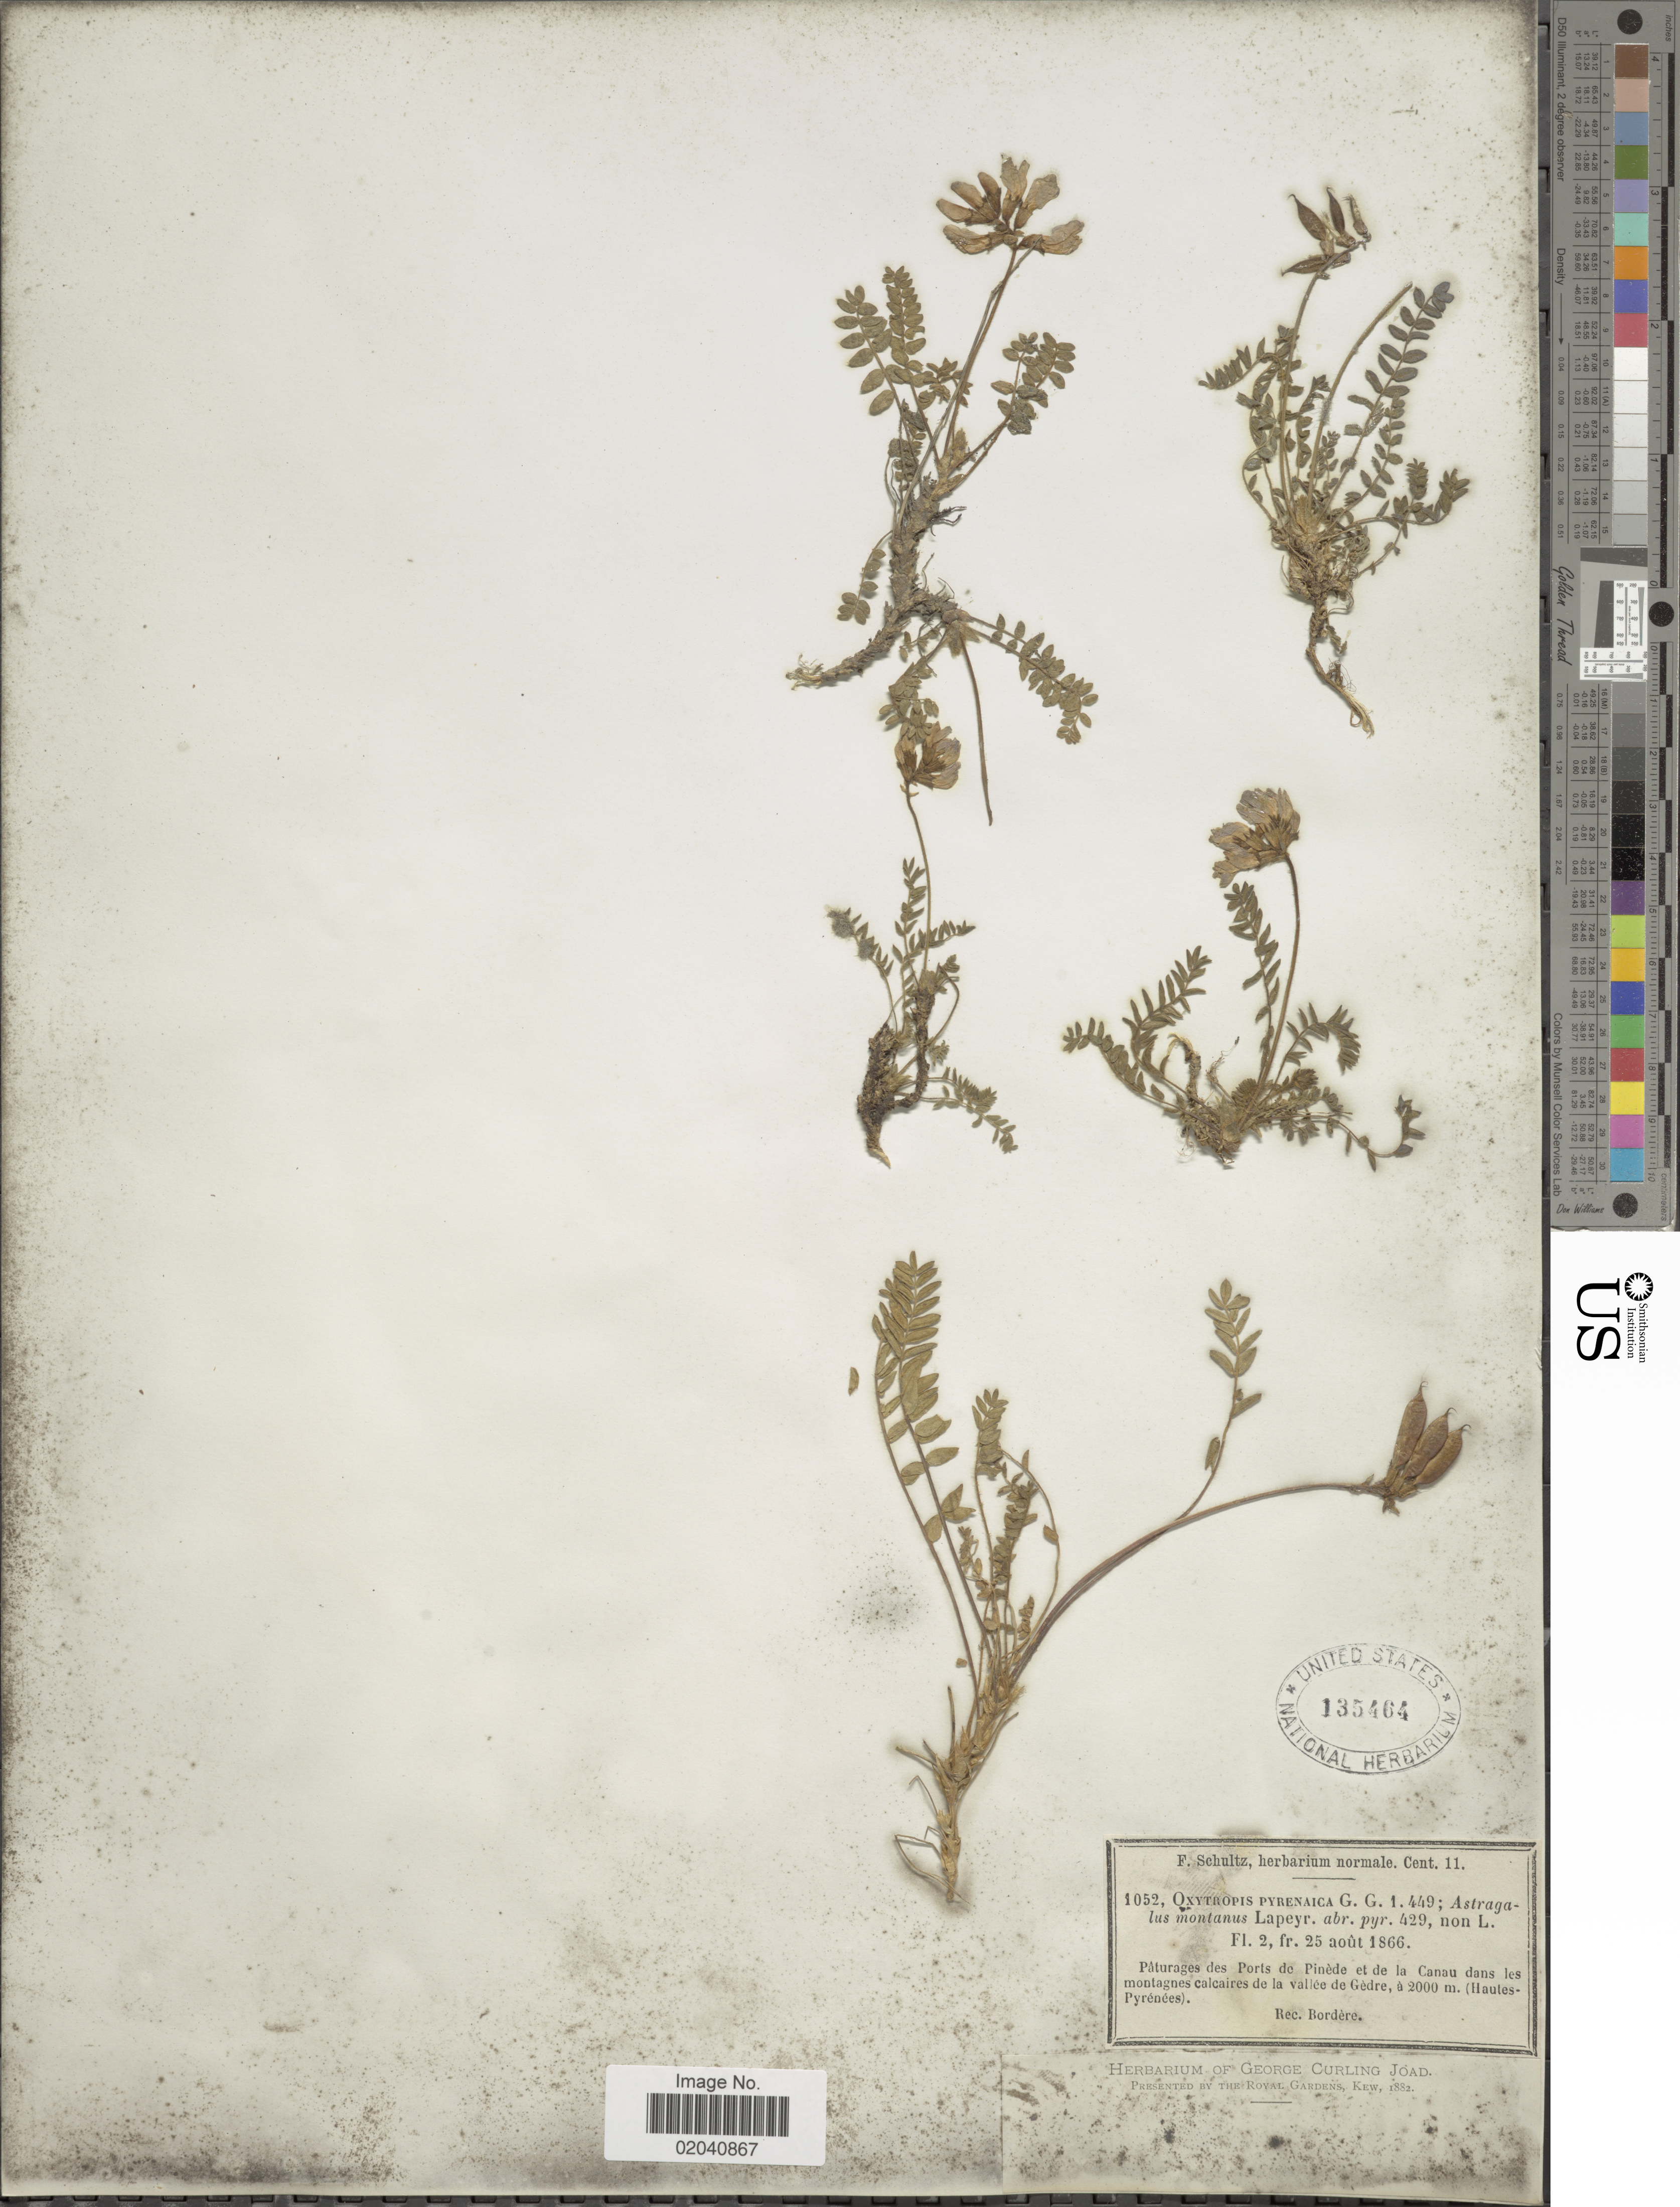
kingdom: Plantae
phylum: Tracheophyta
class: Magnoliopsida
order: Fabales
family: Fabaceae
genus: Oxytropis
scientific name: Oxytropis pyrenaica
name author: Godr. & Gren.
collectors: -. Bordère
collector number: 1052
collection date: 1866-08-02/1866-08-25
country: France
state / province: Occitanie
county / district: Hautes-Pyrénées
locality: Pâturages des Ports de Pinède et de la Canau dans les montagnes calcaires de la vallée de Gèdre (hautes-Pyrénées)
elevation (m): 2000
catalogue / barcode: US 135464